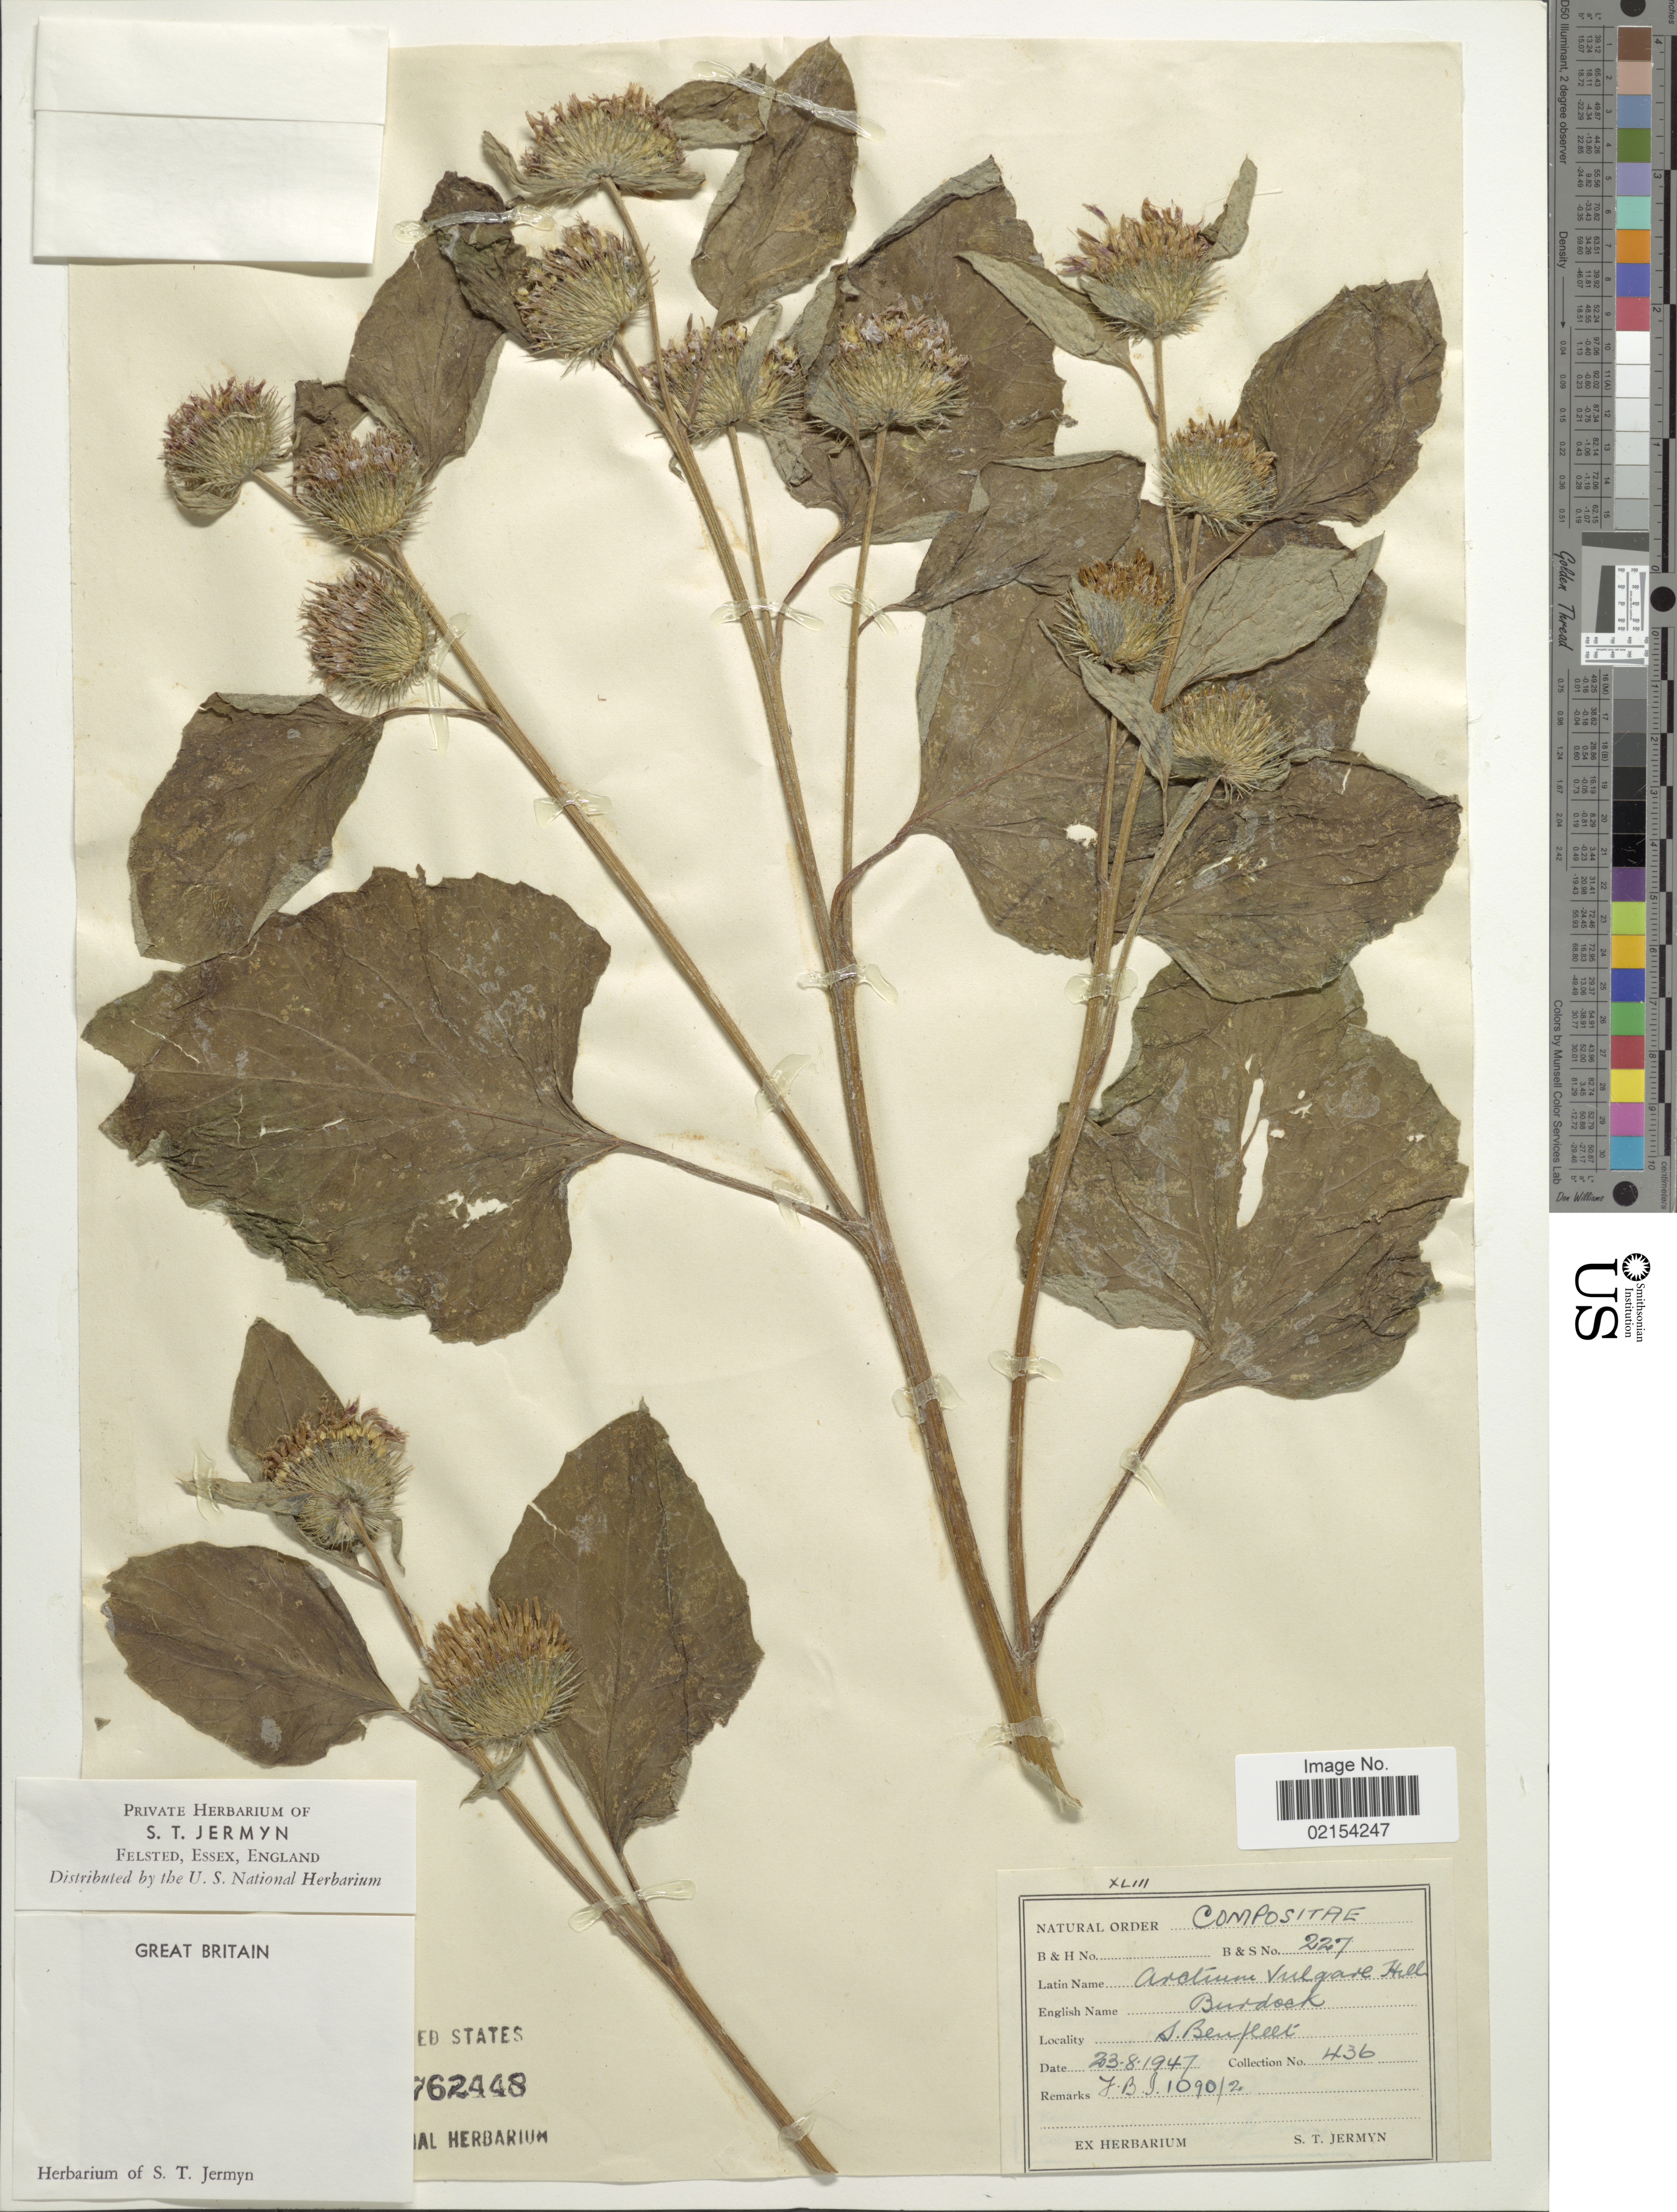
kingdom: Plantae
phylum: Tracheophyta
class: Magnoliopsida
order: Asterales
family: Asteraceae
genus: Arctium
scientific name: Arctium lappa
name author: L.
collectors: S. Jermyn (herbarium)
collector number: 436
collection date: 1947-08-23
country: United Kingdom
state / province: England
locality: Great Britain. S. Benfleet